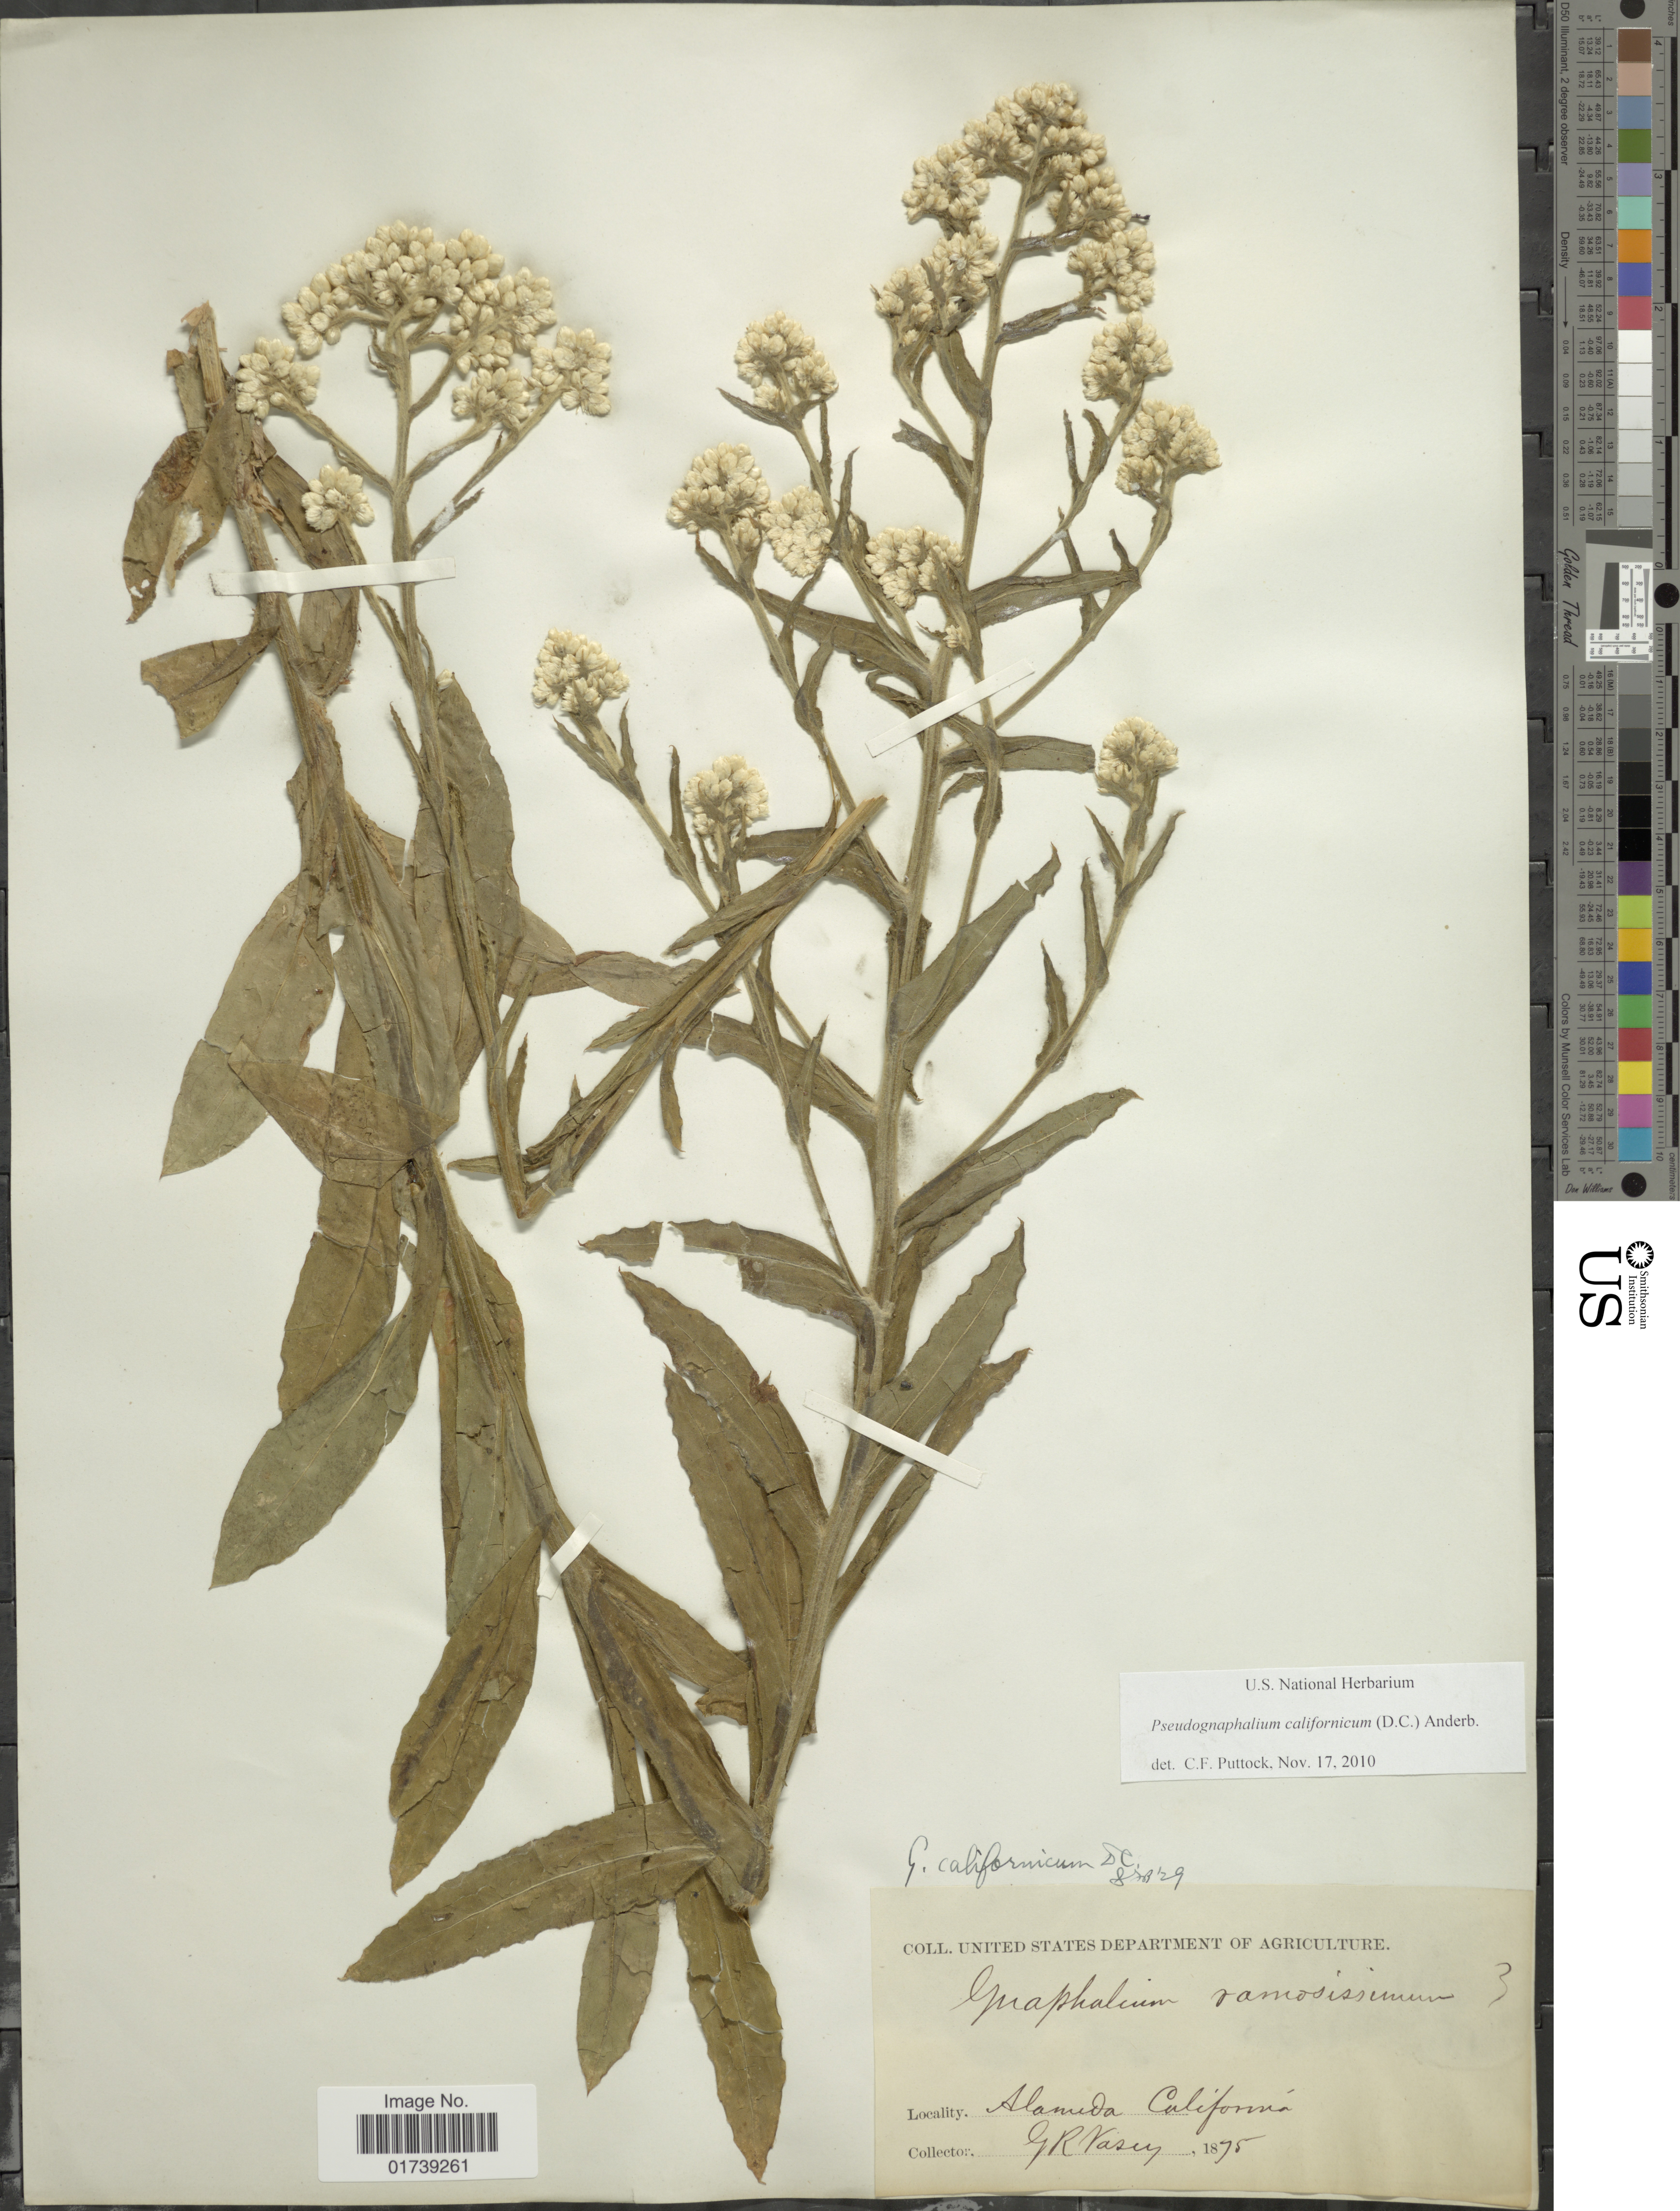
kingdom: Plantae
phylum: Tracheophyta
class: Magnoliopsida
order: Asterales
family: Asteraceae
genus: Pseudognaphalium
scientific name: Pseudognaphalium californicum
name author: (DC.) Anderb.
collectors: G. R. Vasey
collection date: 1875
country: United States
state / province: California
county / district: Alameda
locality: Alameda California